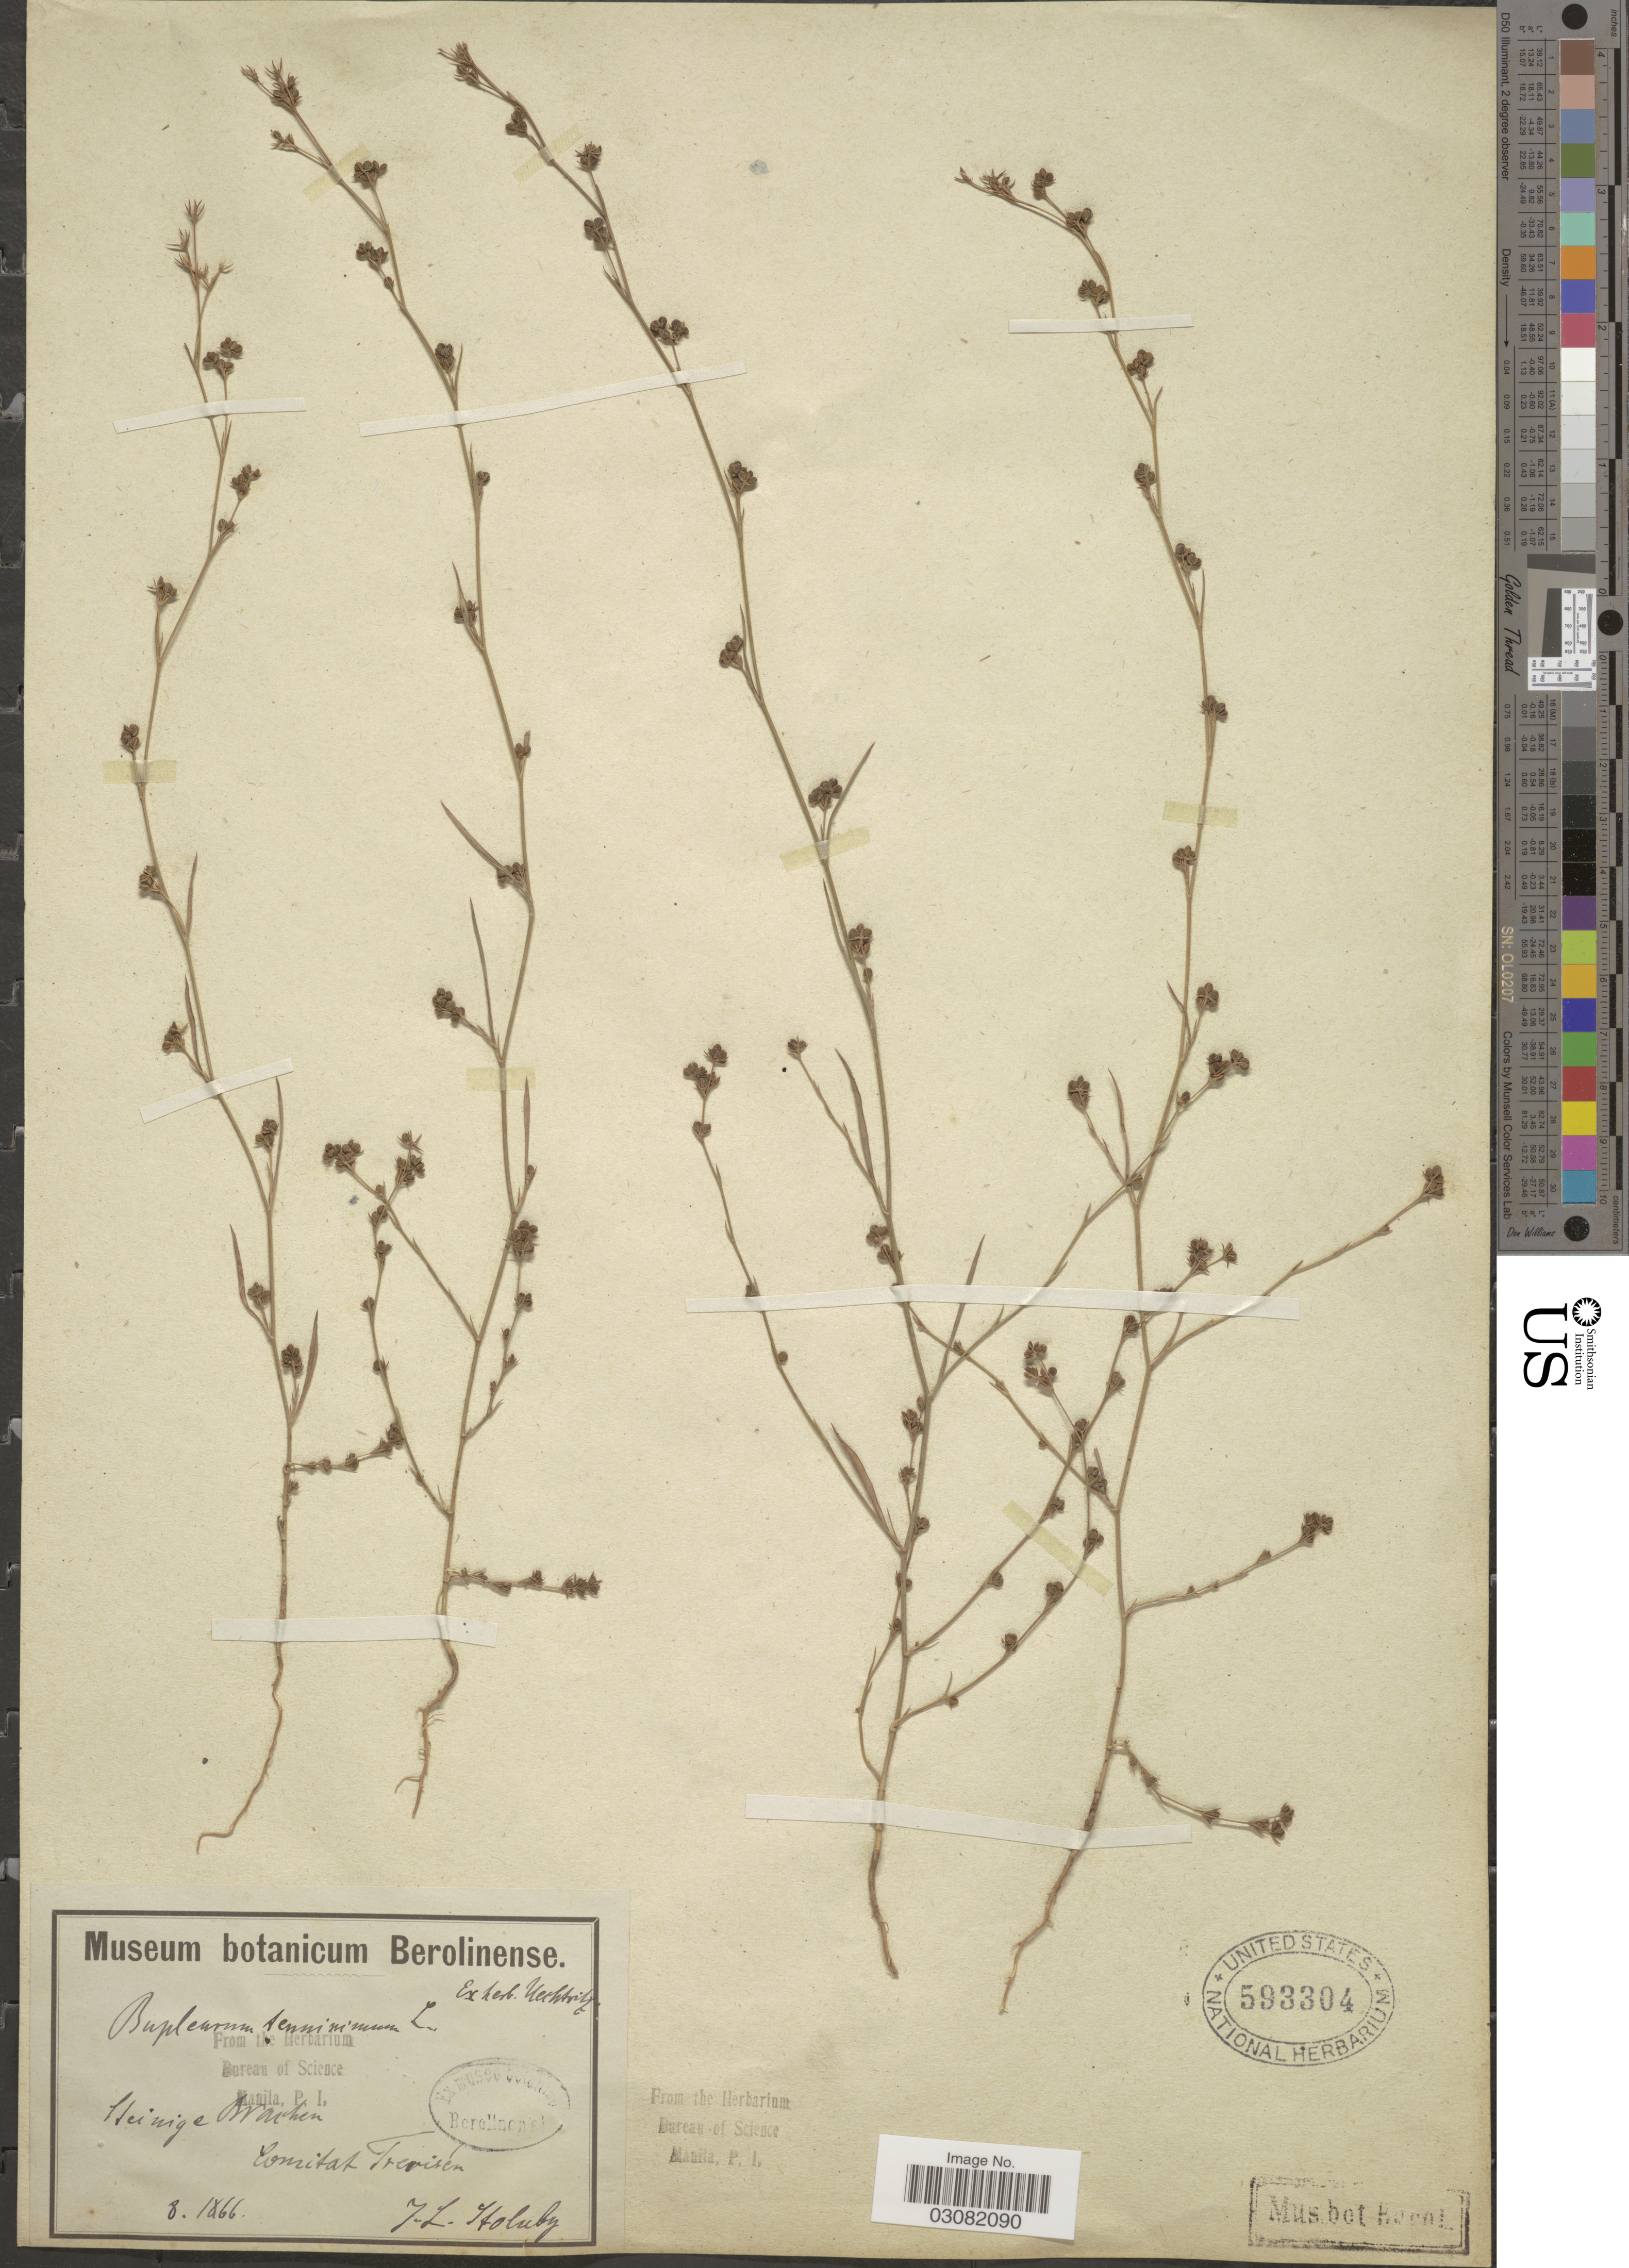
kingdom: Plantae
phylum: Tracheophyta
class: Magnoliopsida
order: Apiales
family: Apiaceae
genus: Bupleurum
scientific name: Bupleurum tenuissimum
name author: L.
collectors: J. Holuby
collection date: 1866-08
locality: Steinige Waichen, Comitat Freisén [interpreted].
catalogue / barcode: US 593304